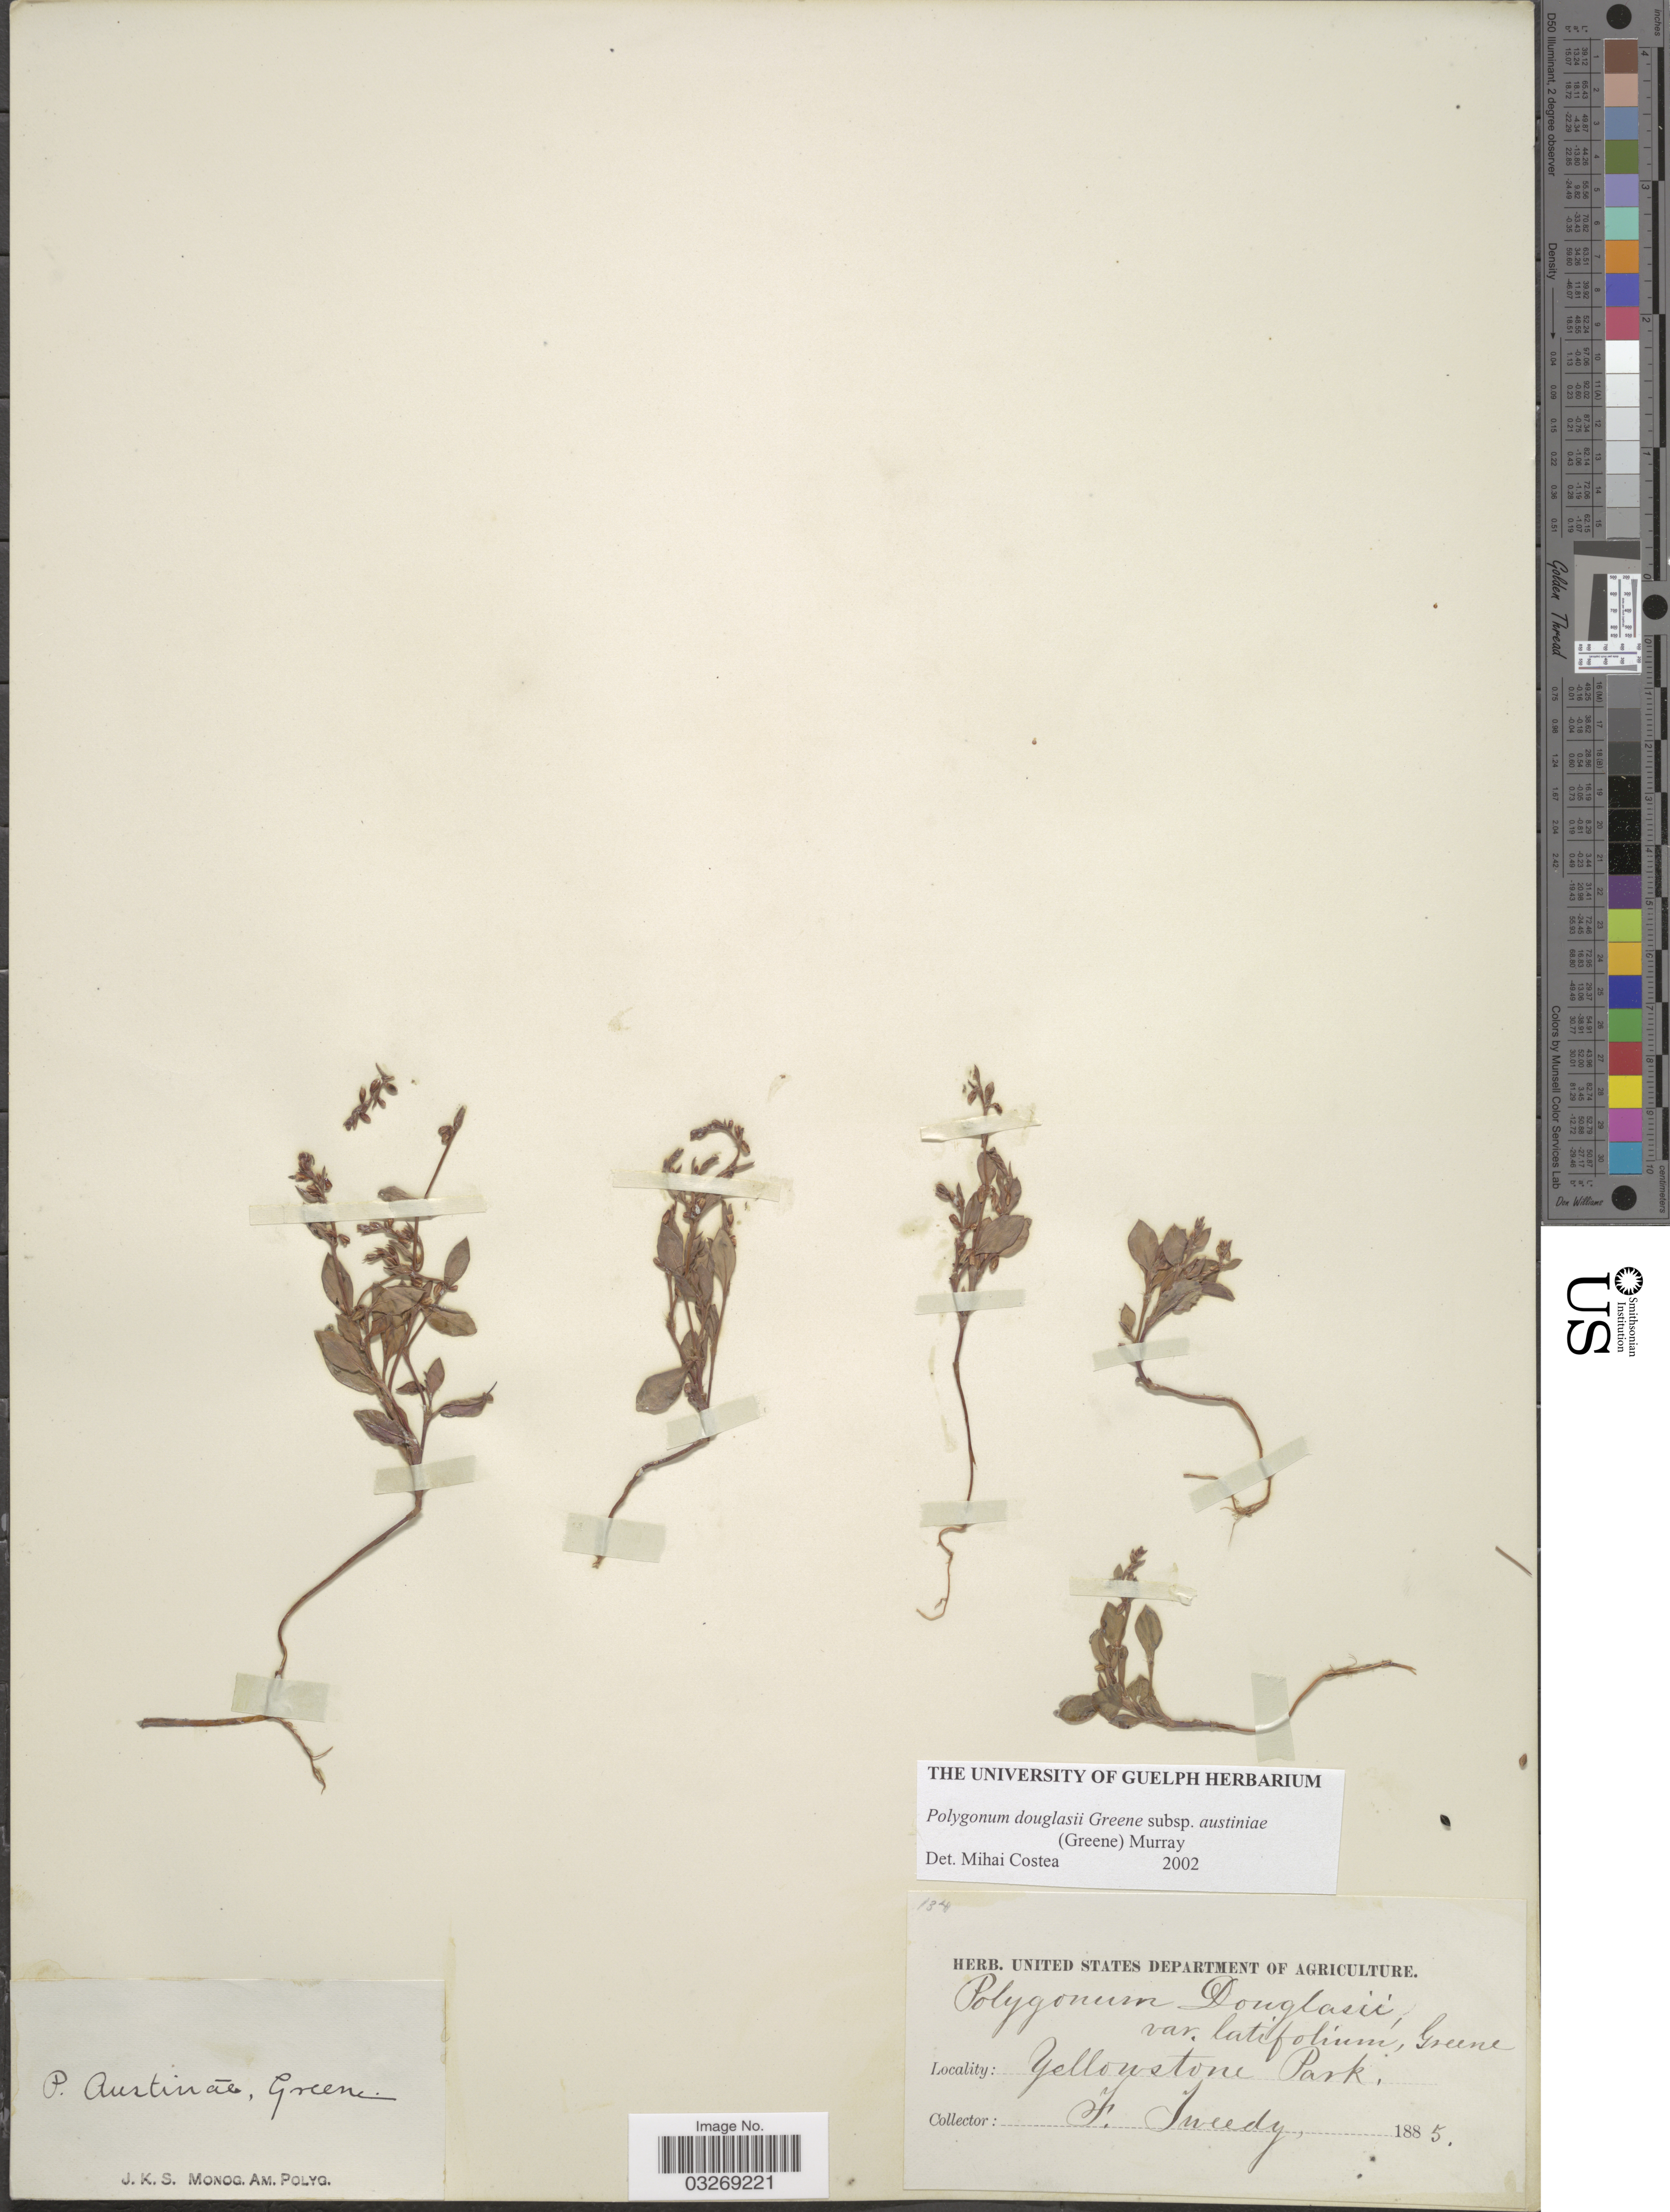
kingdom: Plantae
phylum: Tracheophyta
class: Magnoliopsida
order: Caryophyllales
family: Polygonaceae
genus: Polygonum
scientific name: Polygonum douglasii subsp. austiniae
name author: (S.W. Greene) A.E. Murray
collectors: F. Tweedy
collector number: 134?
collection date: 1885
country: United States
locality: Yellowstone Park.